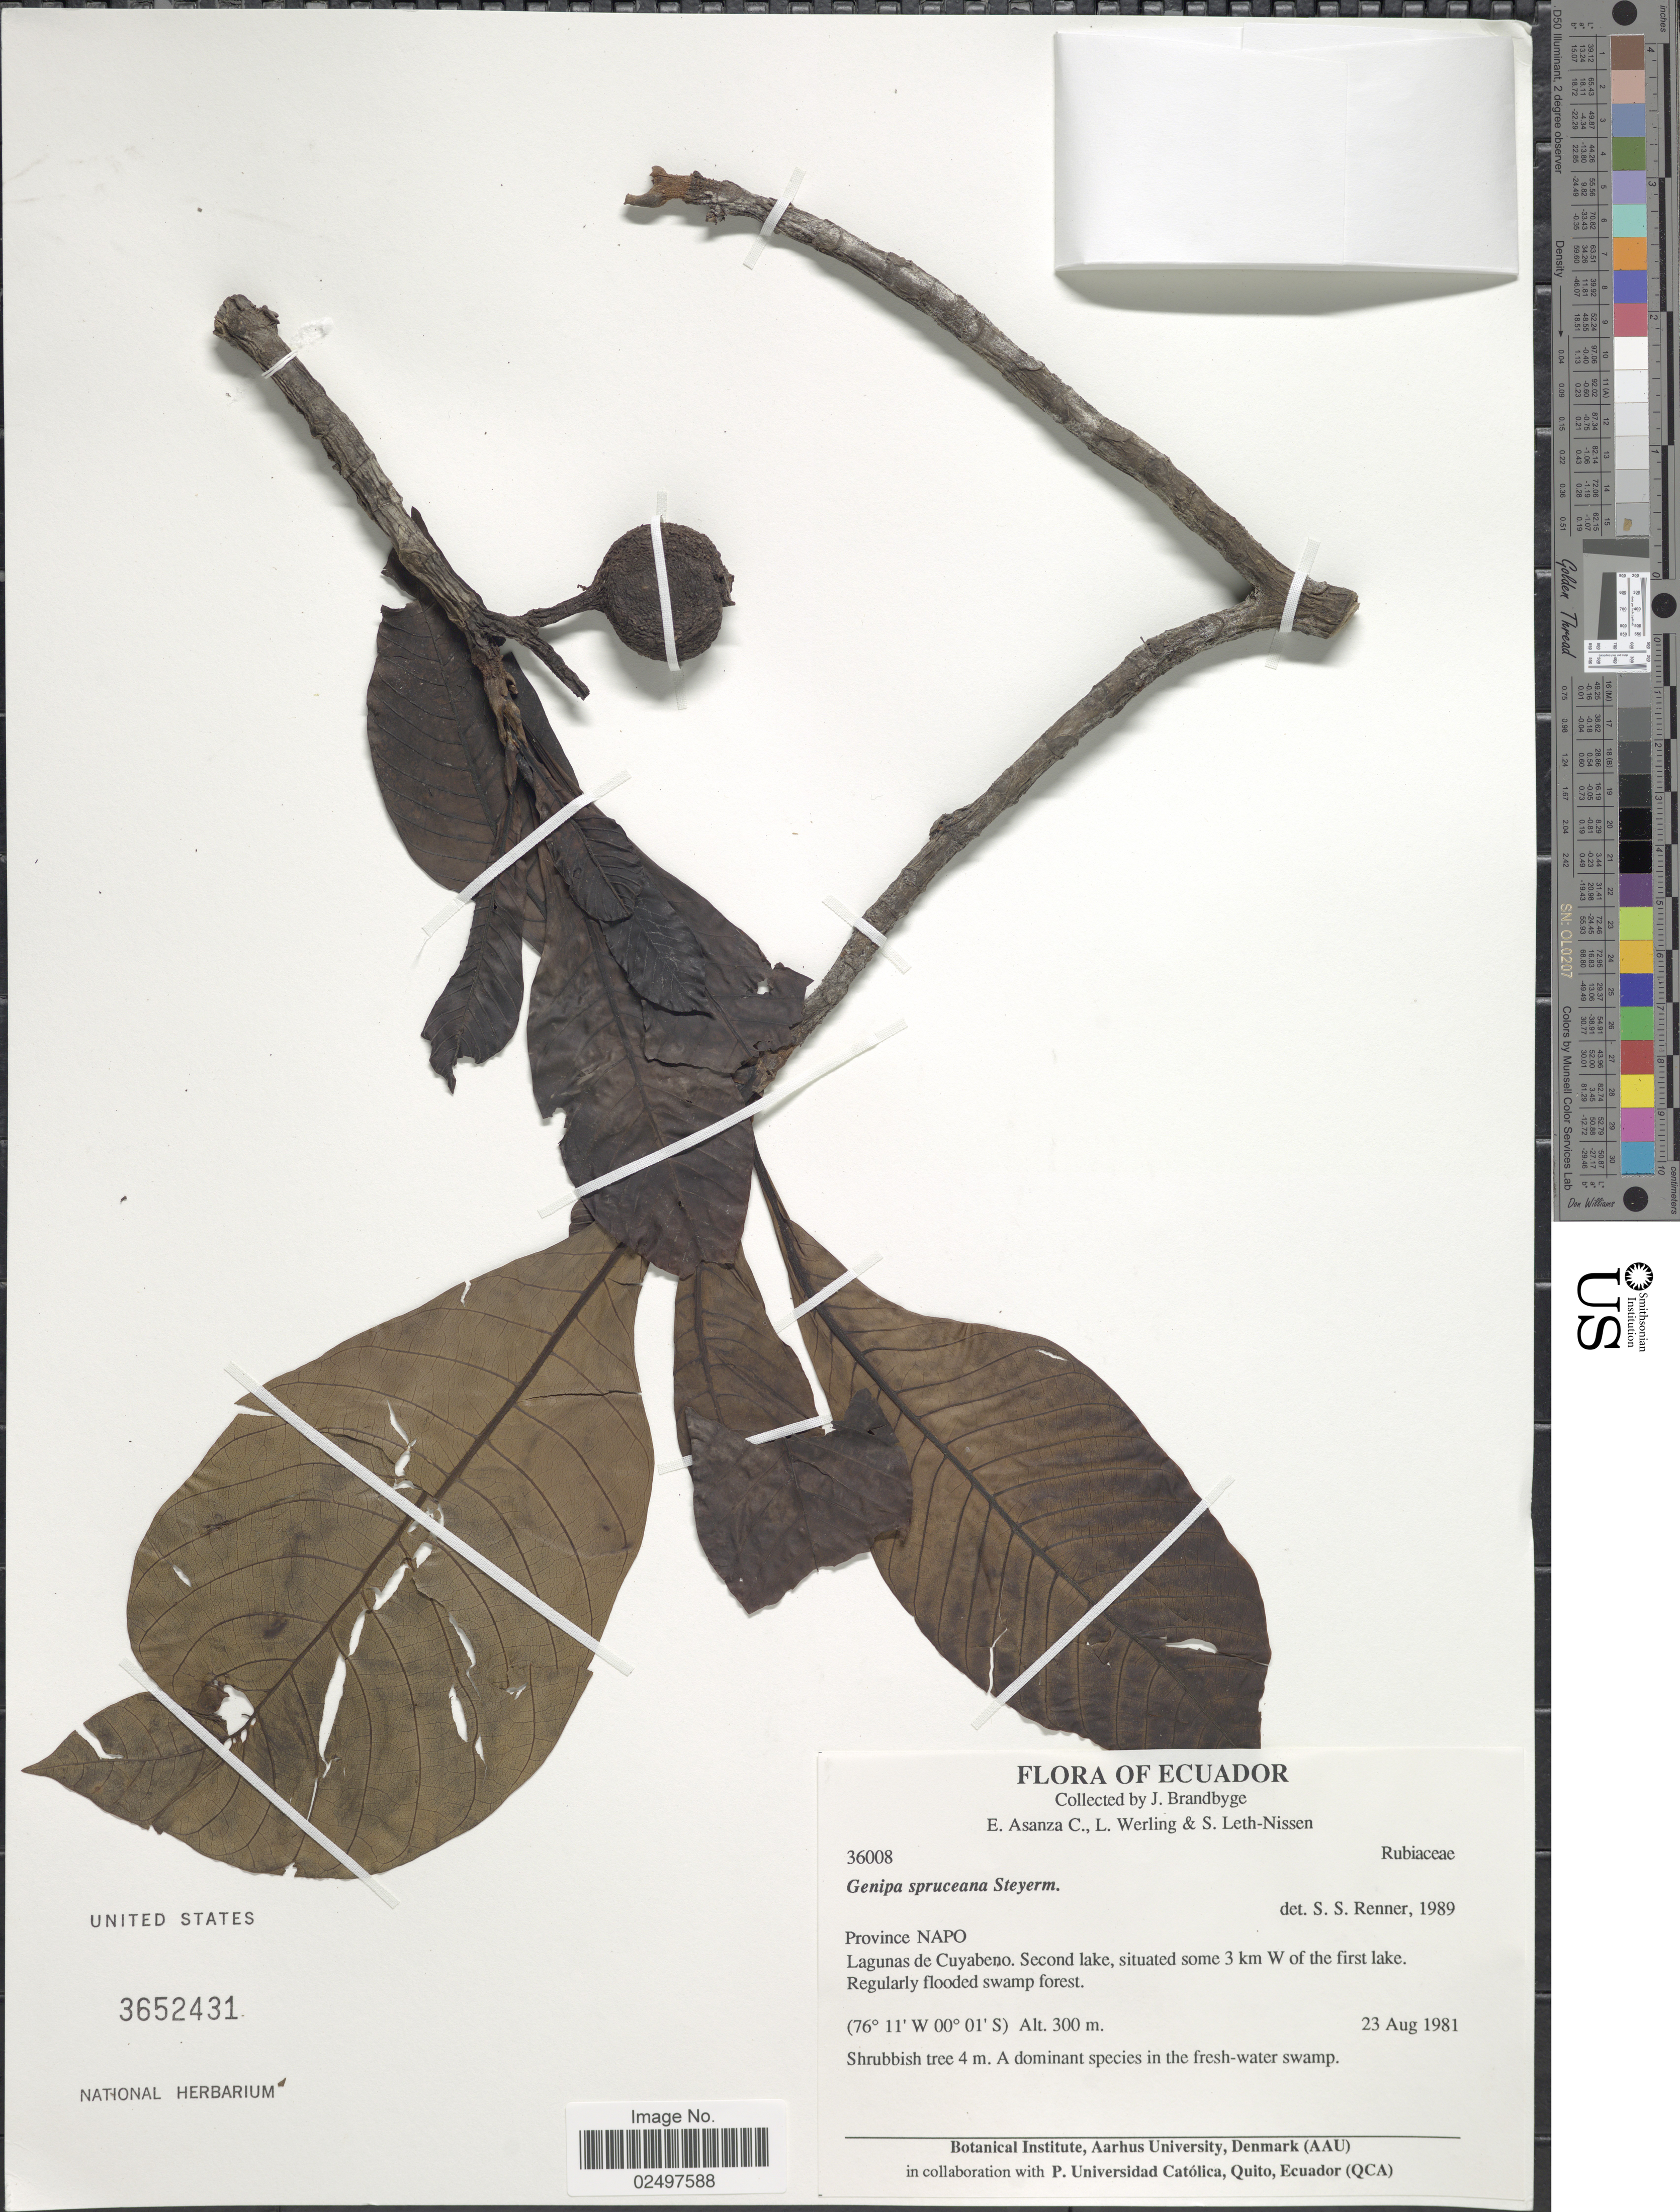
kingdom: Plantae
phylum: Tracheophyta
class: Magnoliopsida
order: Gentianales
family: Rubiaceae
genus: Genipa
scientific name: Genipa spruceana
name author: Steyerm.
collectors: J. Brandbyge, E. Asanza C., L. Werling & S. Leth-Nissen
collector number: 36008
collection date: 1981-08-23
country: Ecuador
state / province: Napo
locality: Province Napo. Lagunas de Cuyabeno, Second lake, situated some 3 km W of the first lake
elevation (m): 300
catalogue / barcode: US 3652431